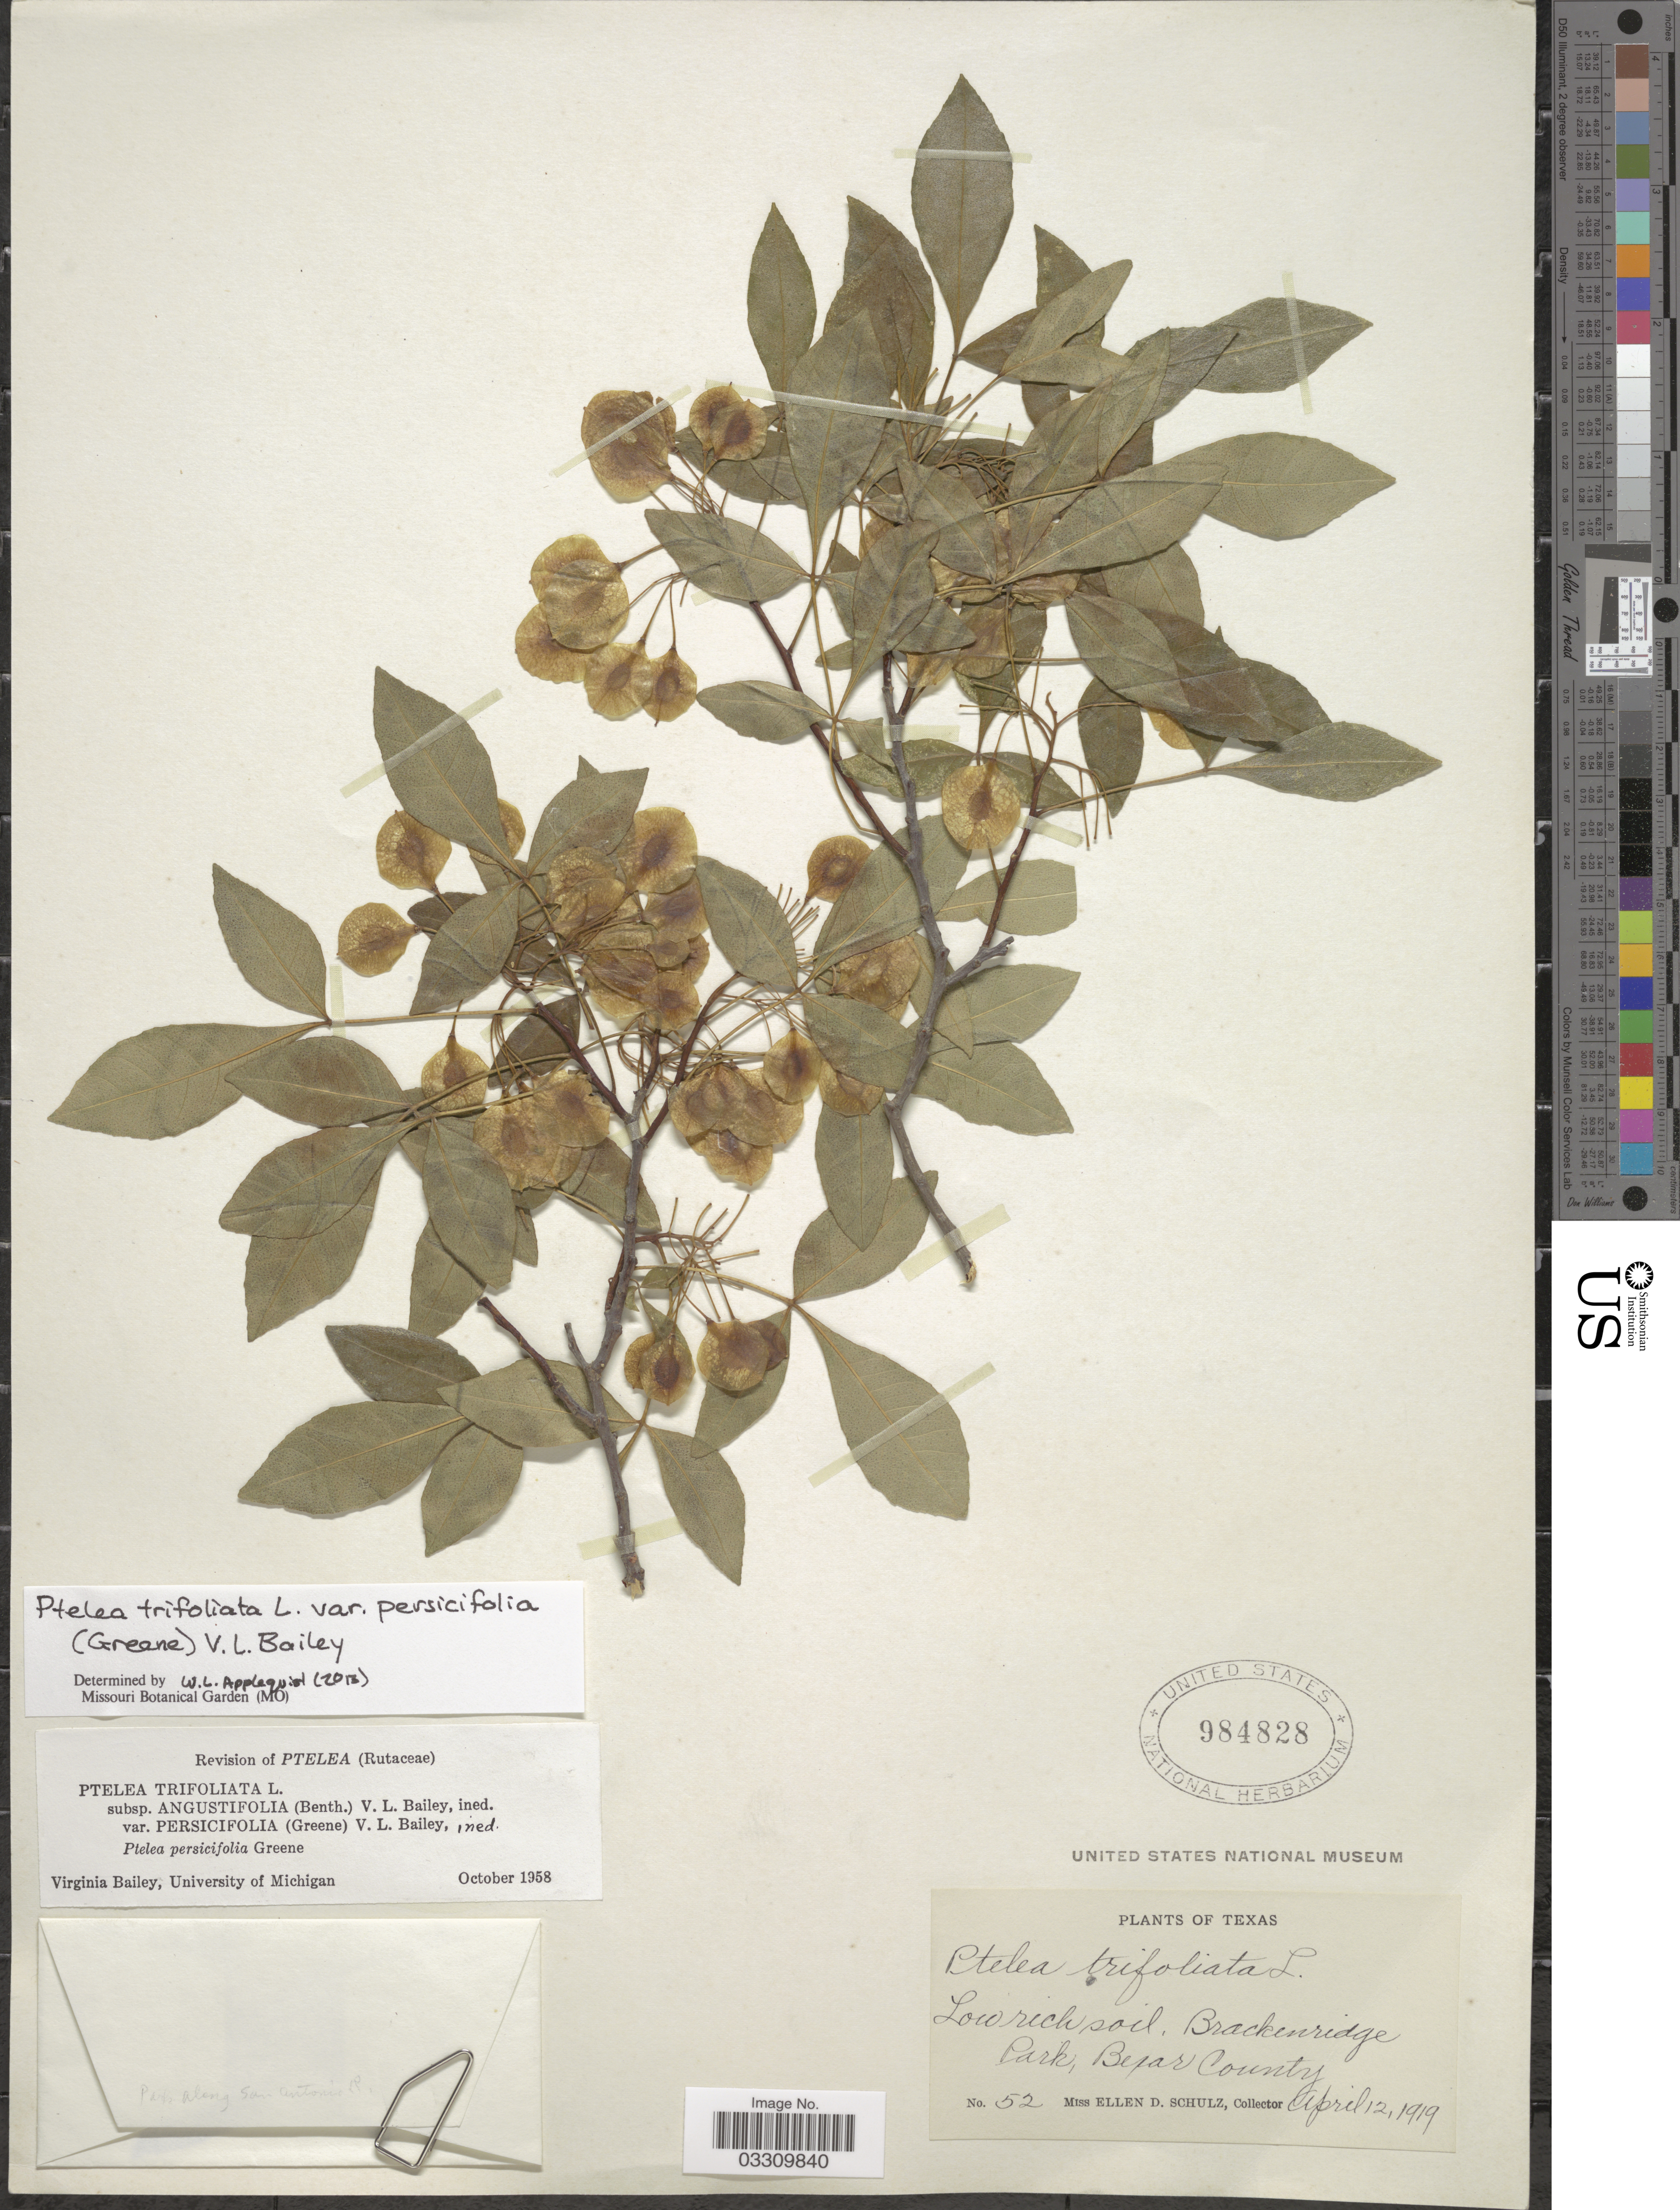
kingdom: Plantae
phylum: Tracheophyta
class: Magnoliopsida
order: Sapindales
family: Rutaceae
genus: Ptelea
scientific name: Ptelea trifoliata var. persicifolia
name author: (S.W. Greene) V. L. Bailey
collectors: E. Schultz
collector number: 52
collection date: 1919-04-12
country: United States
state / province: Texas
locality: Brackenridge Park, Bexar County.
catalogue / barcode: US 984828